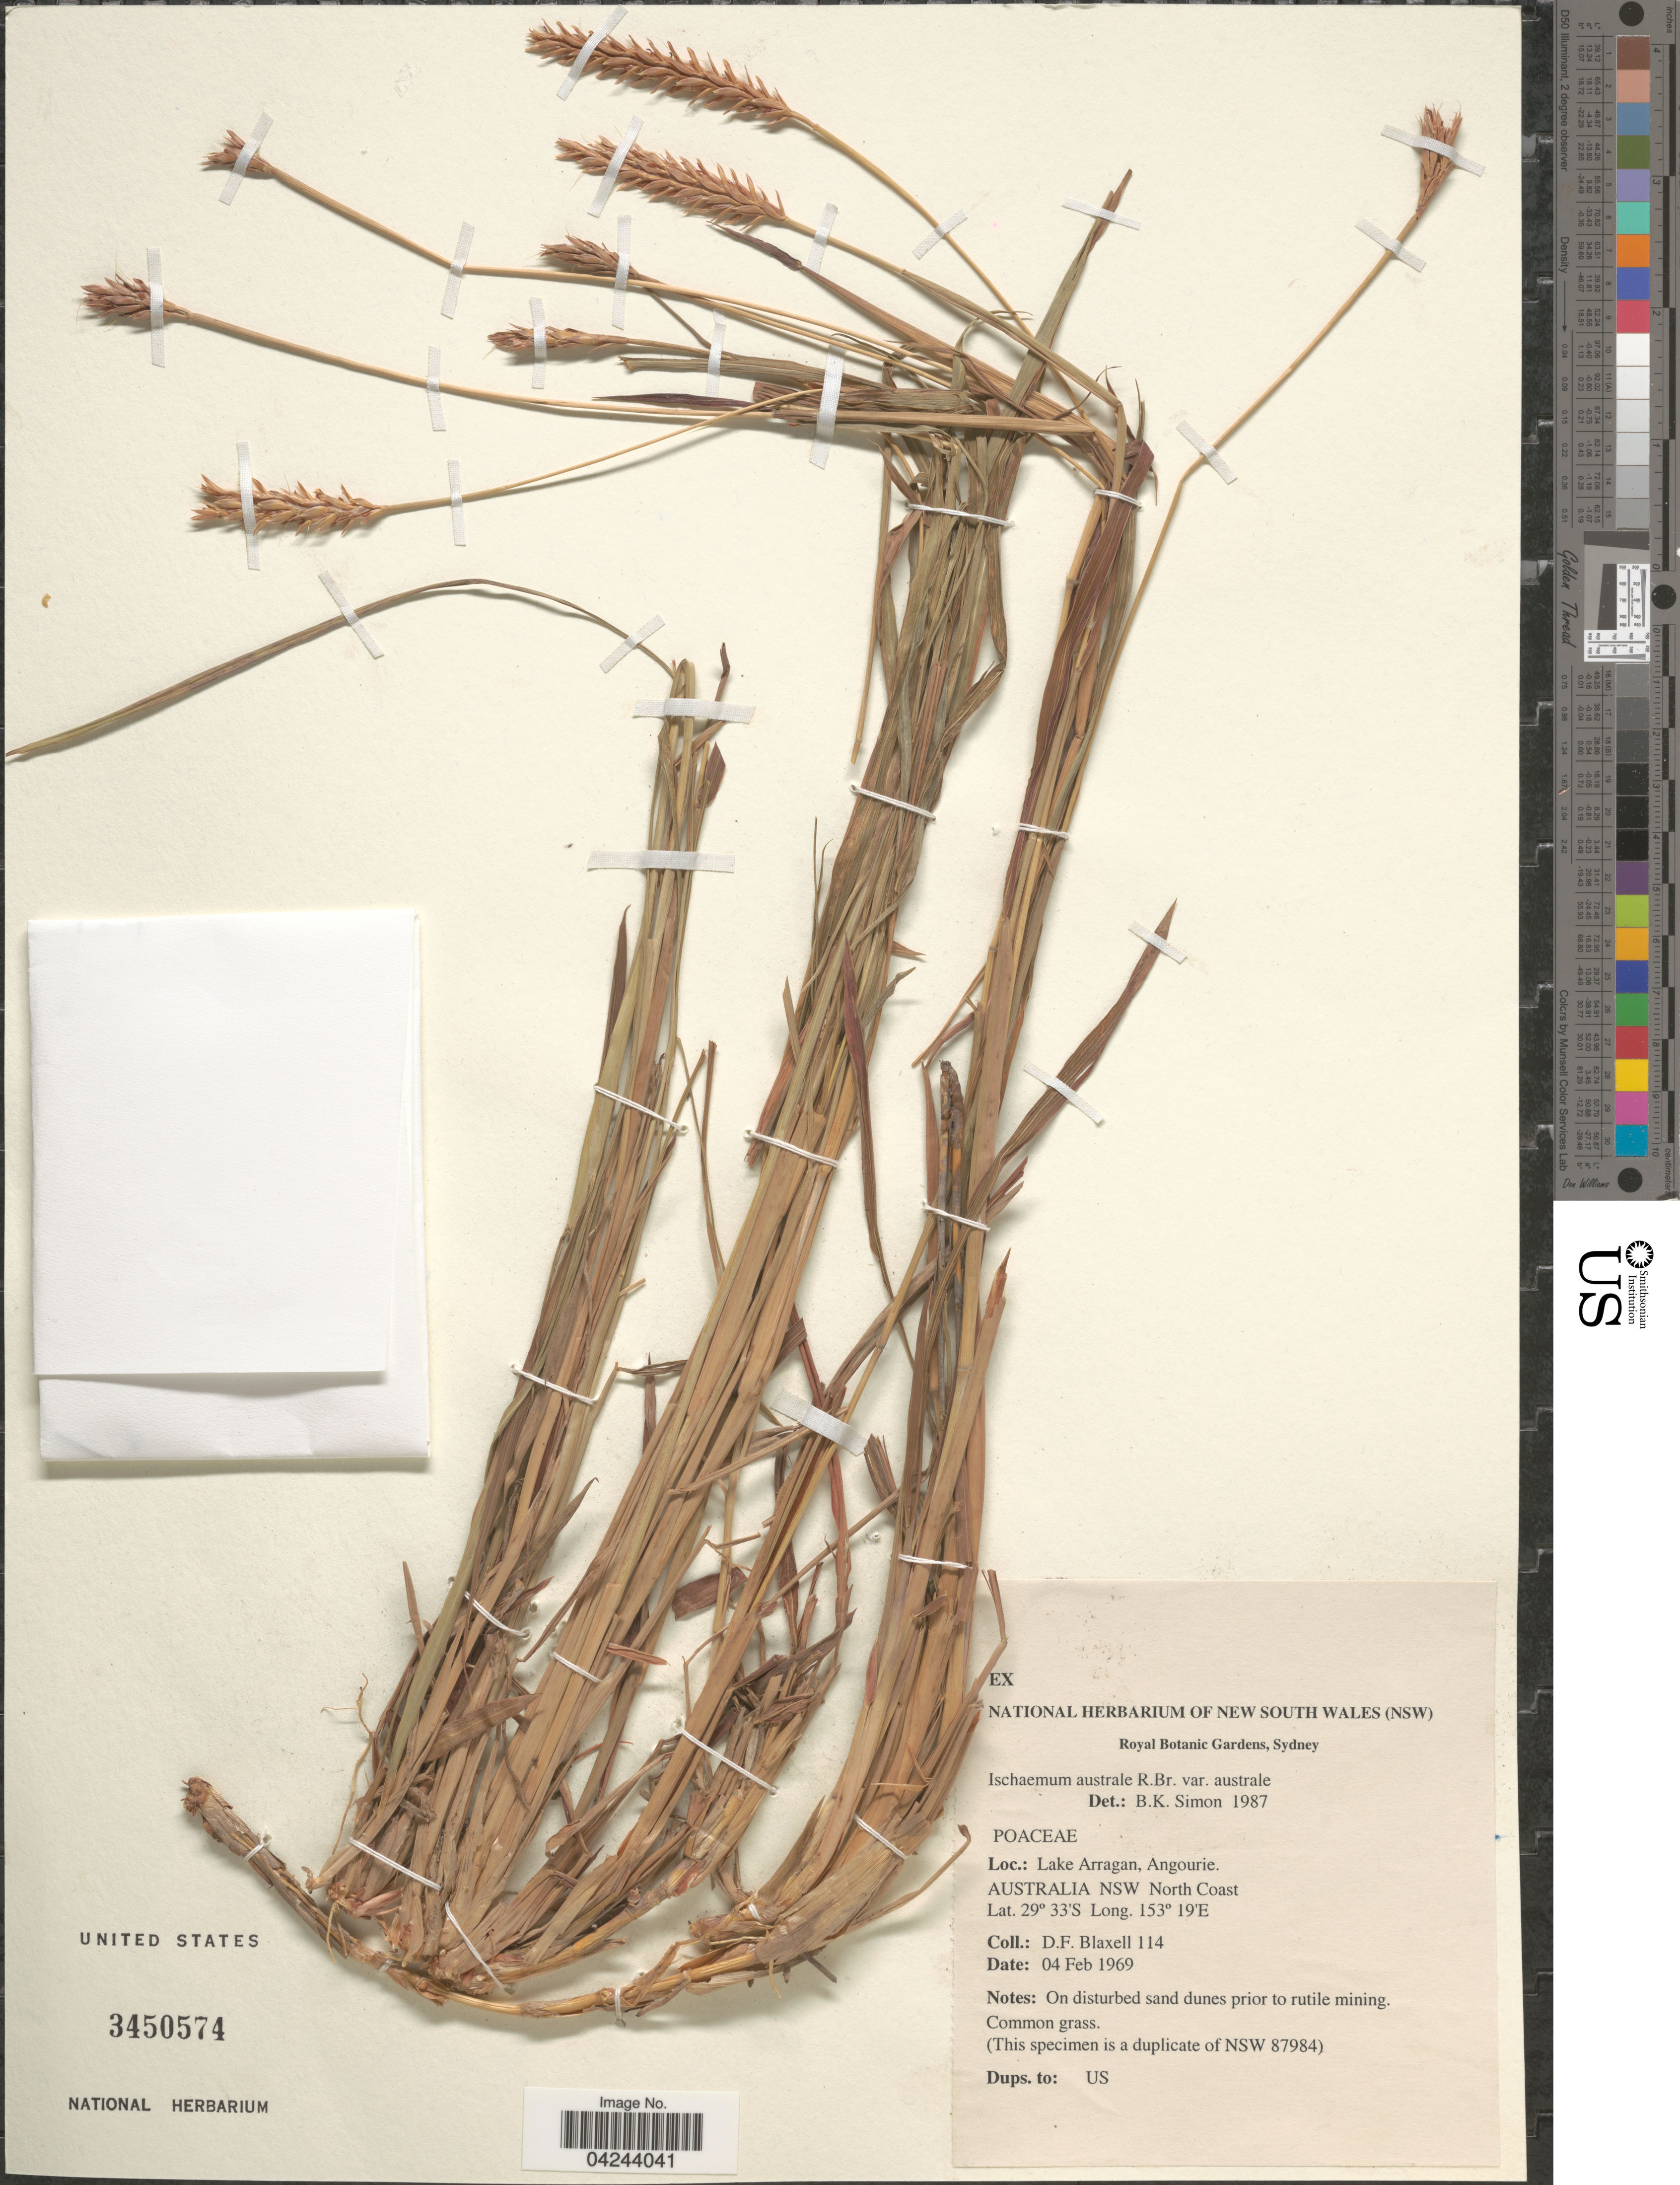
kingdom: Plantae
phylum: Tracheophyta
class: Liliopsida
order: Poales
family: Poaceae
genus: Ischaemum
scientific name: Ischaemum australe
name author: R. Br.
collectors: D. Blaxell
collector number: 114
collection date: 1969-02-04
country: Australia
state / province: New South Wales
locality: Lake Arragan, Angourie. NSW North Coast.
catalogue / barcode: US 3450574